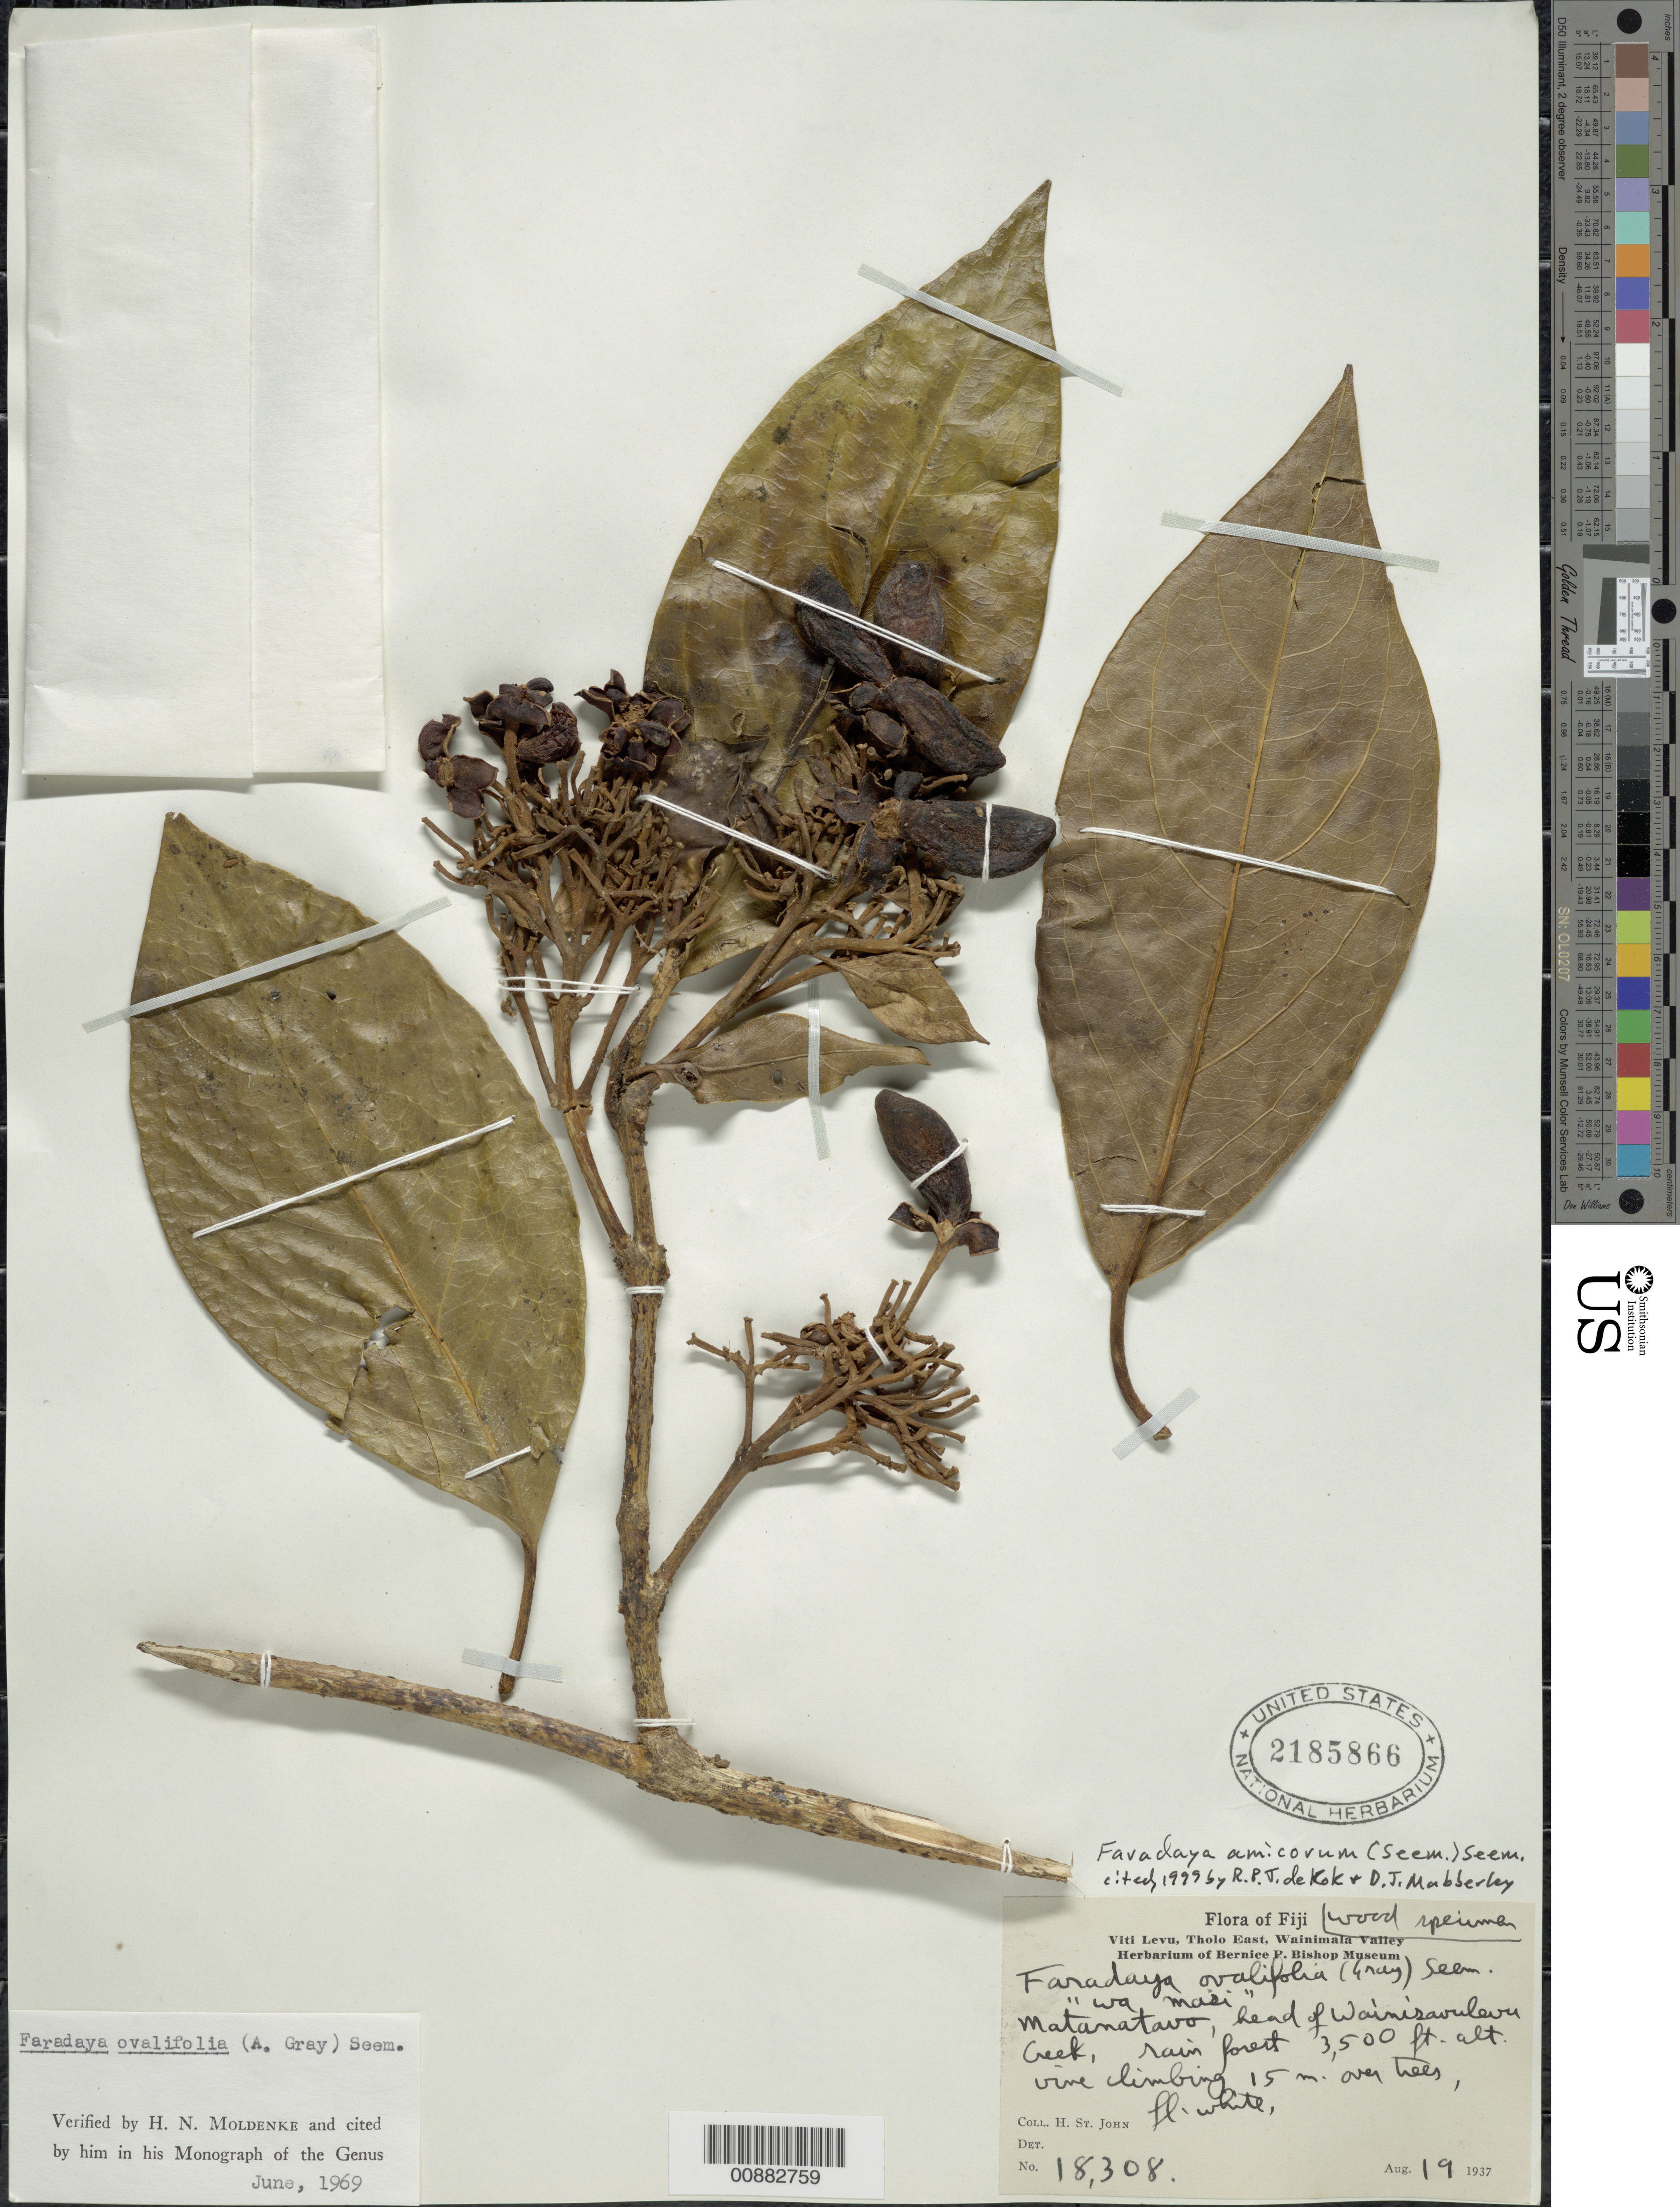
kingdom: Plantae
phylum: Tracheophyta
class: Magnoliopsida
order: Lamiales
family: Lamiaceae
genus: Faradaya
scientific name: Faradaya amicorum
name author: (Seem.) Seem.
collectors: H. St. John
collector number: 18308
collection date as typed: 19 Aug 1937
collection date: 1937-08-19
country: Fiji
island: Viti Levu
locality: Tholo E, Wainimala Valley, Matanatavo, head of Wainisavulevu Creek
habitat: Rain forest.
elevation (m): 1067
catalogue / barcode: US 2185866